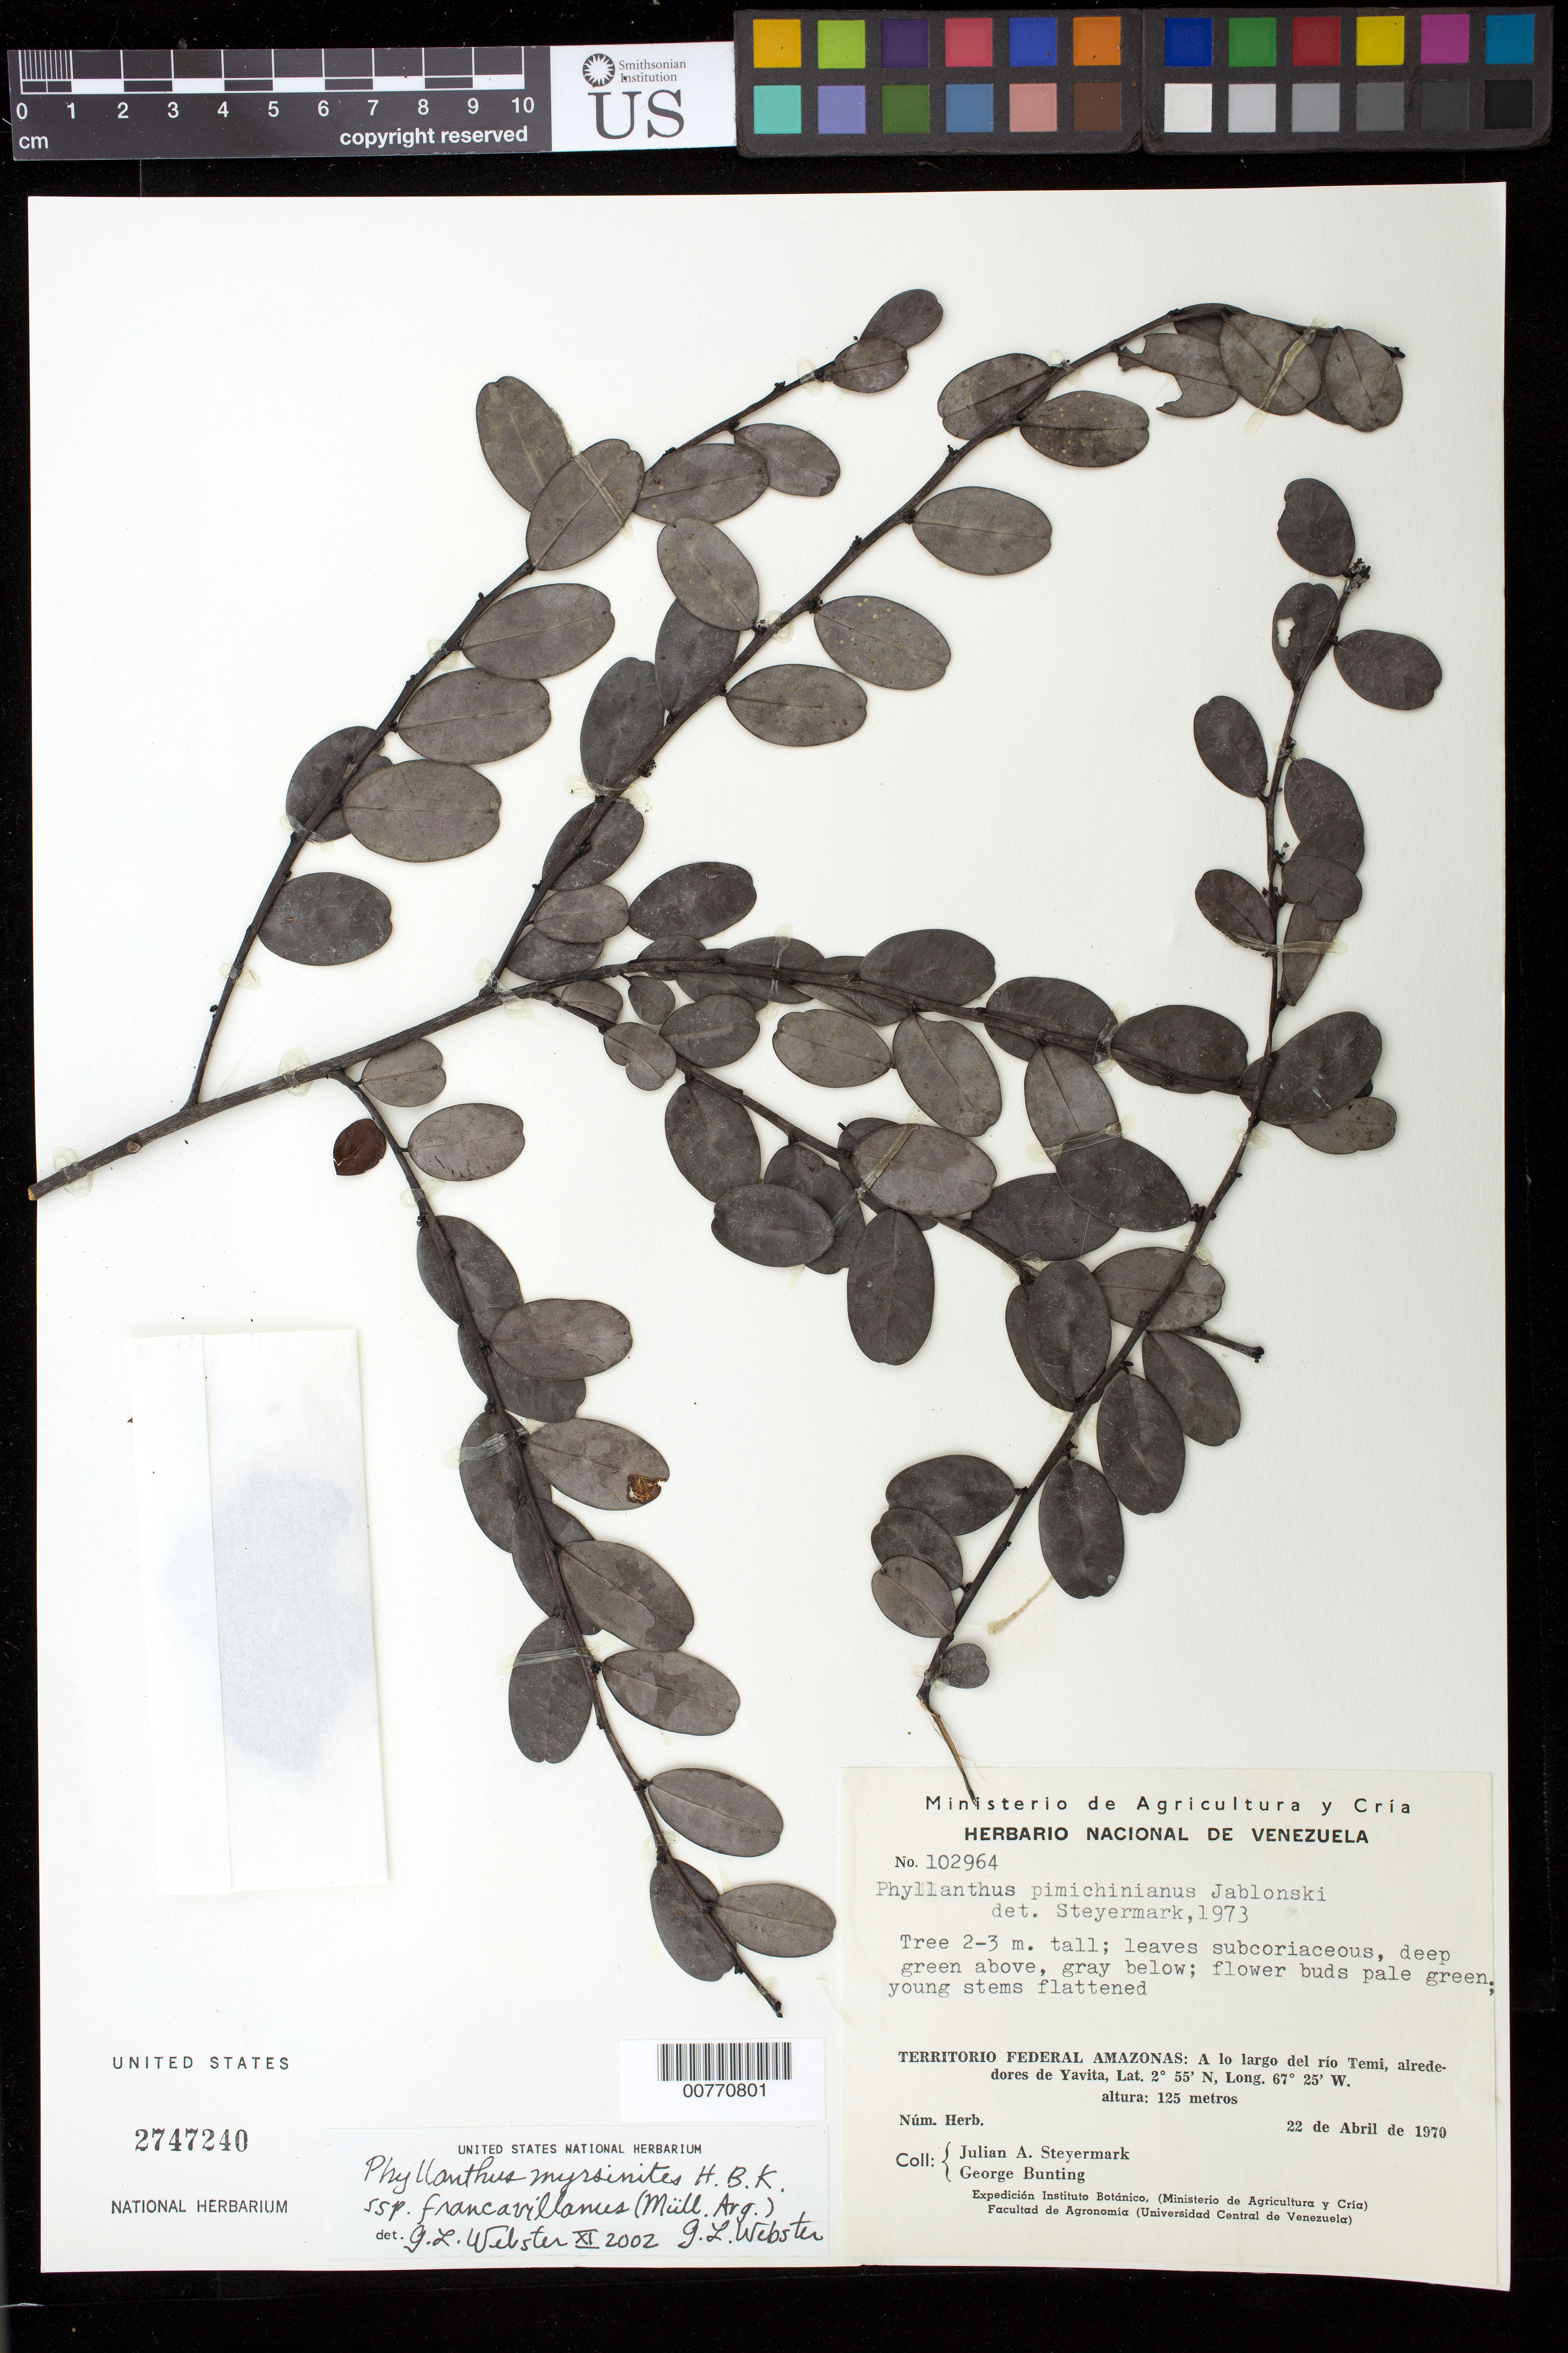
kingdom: Plantae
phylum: Tracheophyta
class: Magnoliopsida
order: Malpighiales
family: Phyllanthaceae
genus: Phyllanthus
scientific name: Phyllanthus myrsinites subsp. francavillanus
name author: (Müll. Arg.) G.L. Webster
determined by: Webster, Grady L.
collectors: J. Steyermark & G. S. Bunting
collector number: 102964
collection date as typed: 22-Apr-70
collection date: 1970-04-22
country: Venezuela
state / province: Amazonas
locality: Río Temi, near Yavita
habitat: Along river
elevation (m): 125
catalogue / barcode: US 2747240